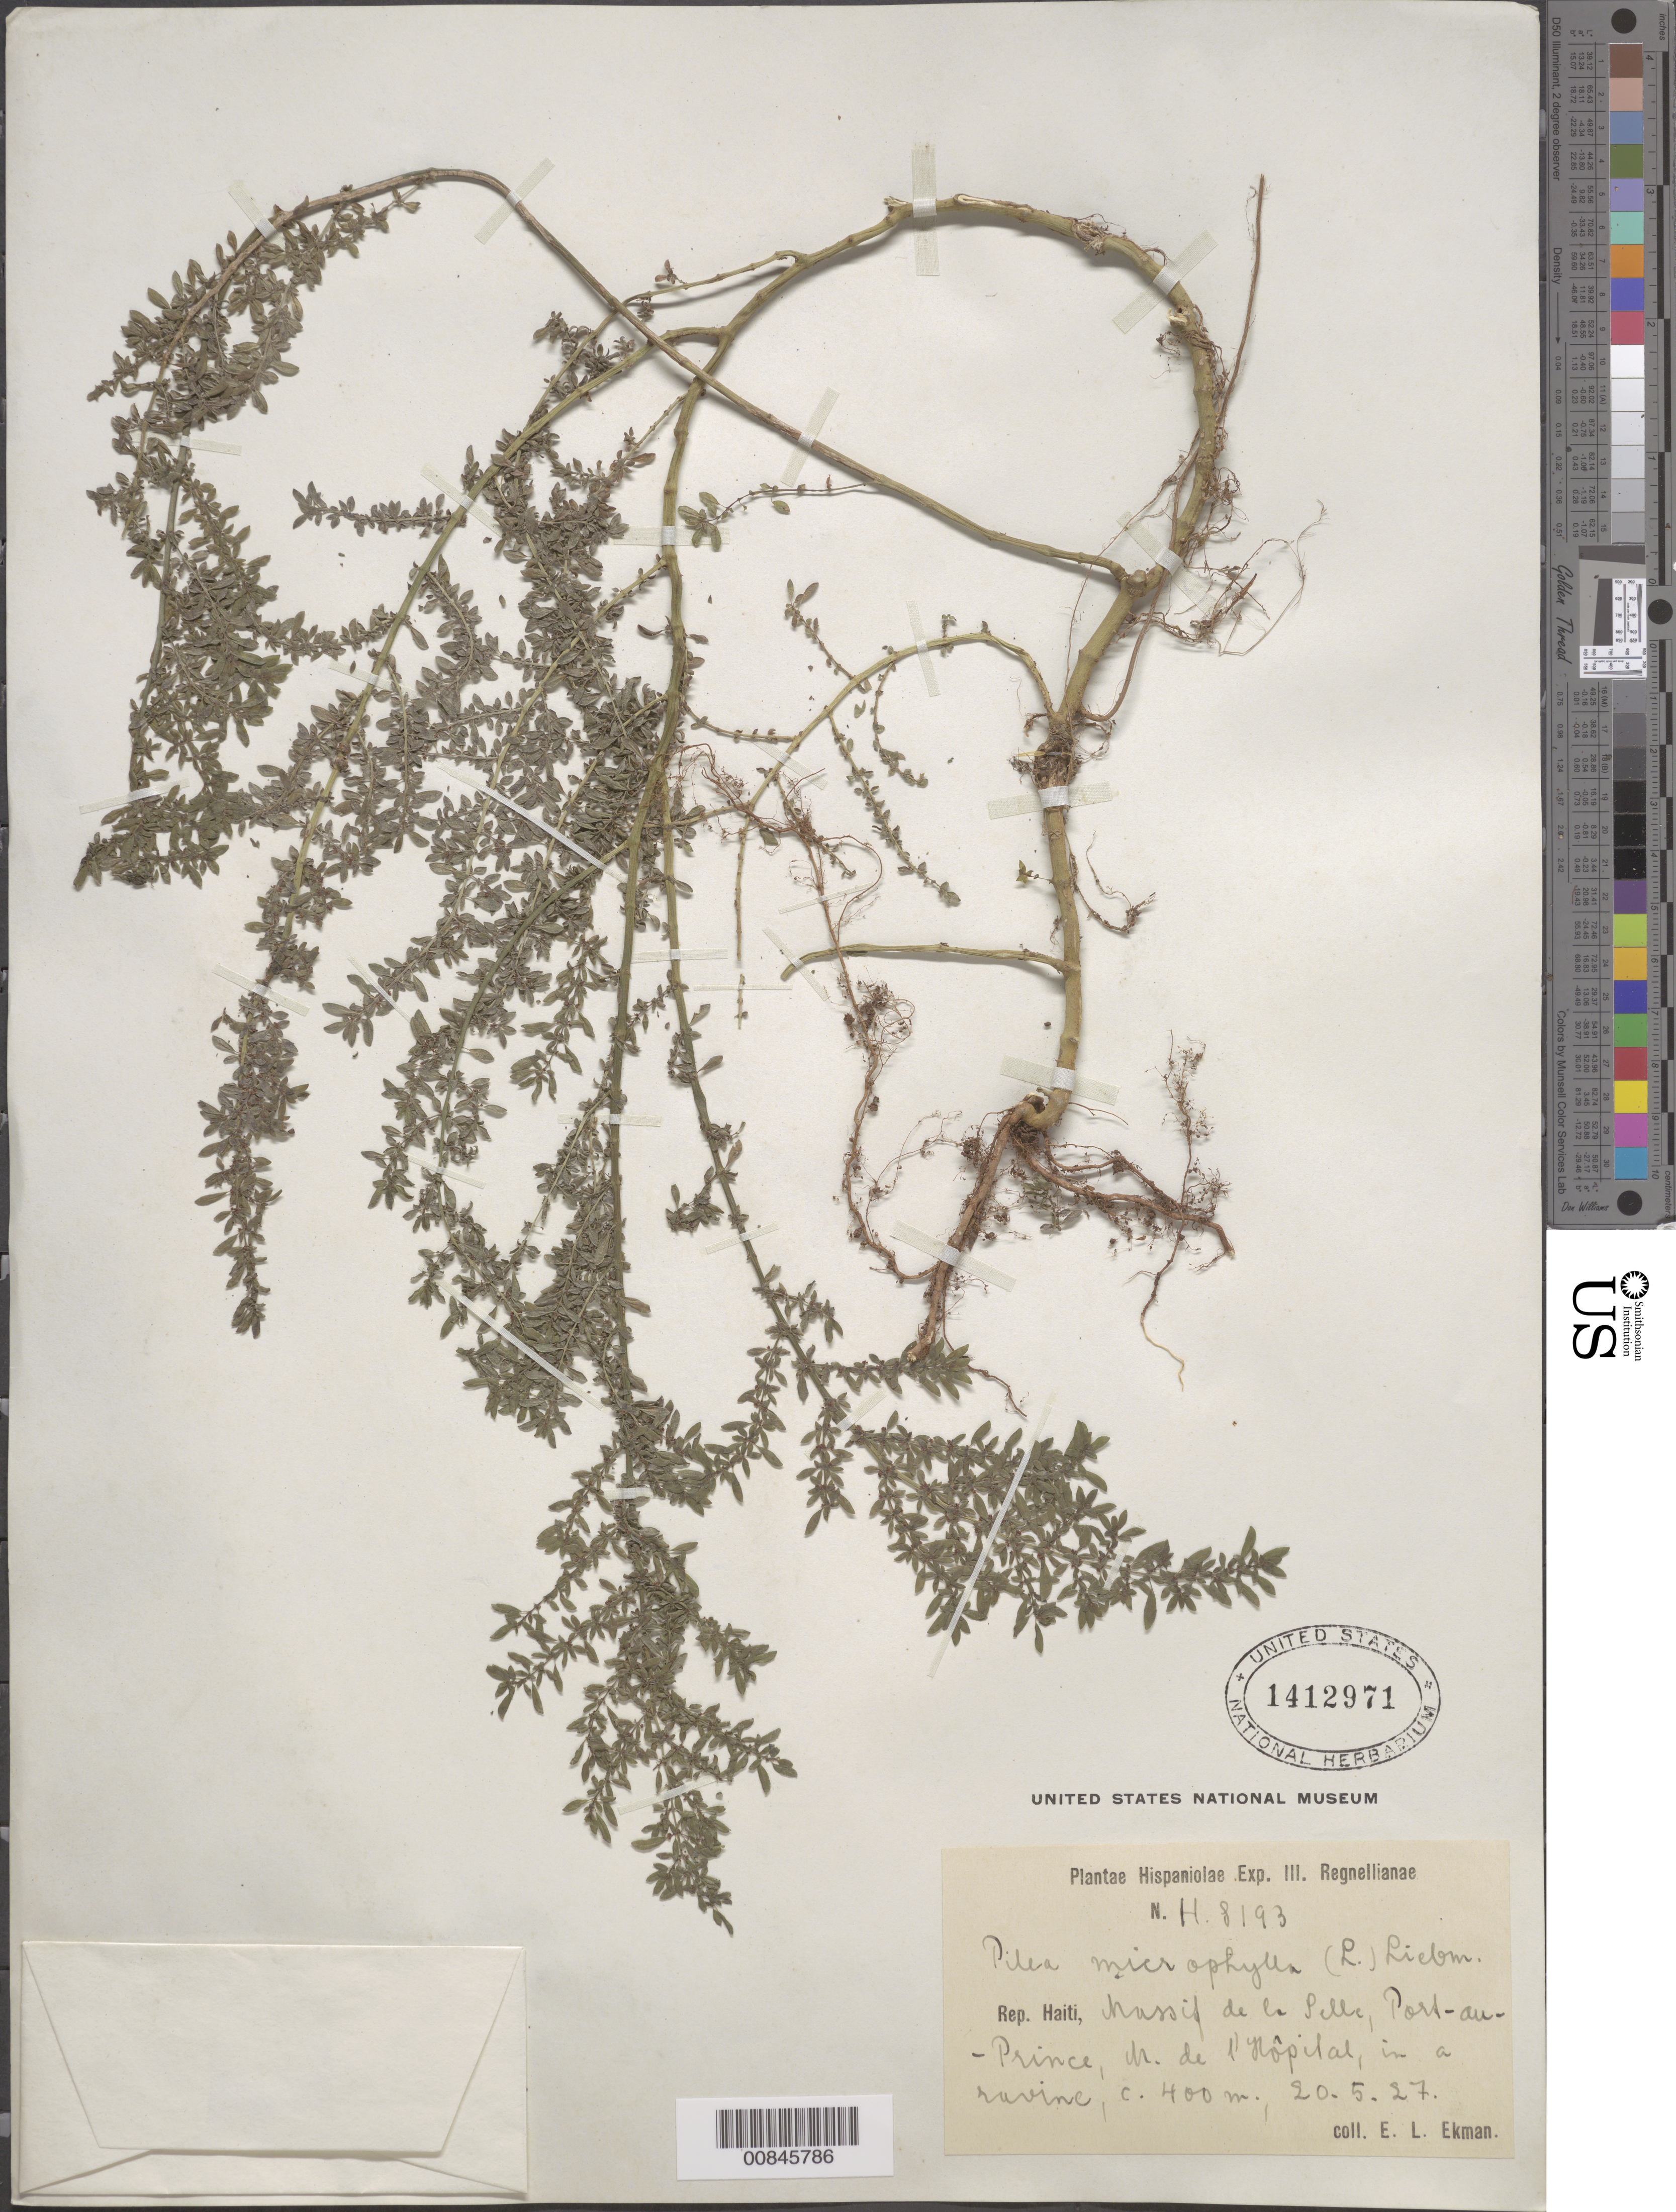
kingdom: Plantae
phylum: Tracheophyta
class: Magnoliopsida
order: Rosales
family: Urticaceae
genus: Pilea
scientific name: Pilea microphylla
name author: (L.) Liebm.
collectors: E. L. Ekman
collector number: H 8193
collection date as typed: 20 May 1927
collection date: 1927-05-20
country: Haiti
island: Hispaniola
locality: Massif de la Selle, Port-au-Prince, M. de L'Hôpital.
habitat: In a ravine.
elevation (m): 400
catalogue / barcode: US 1412971